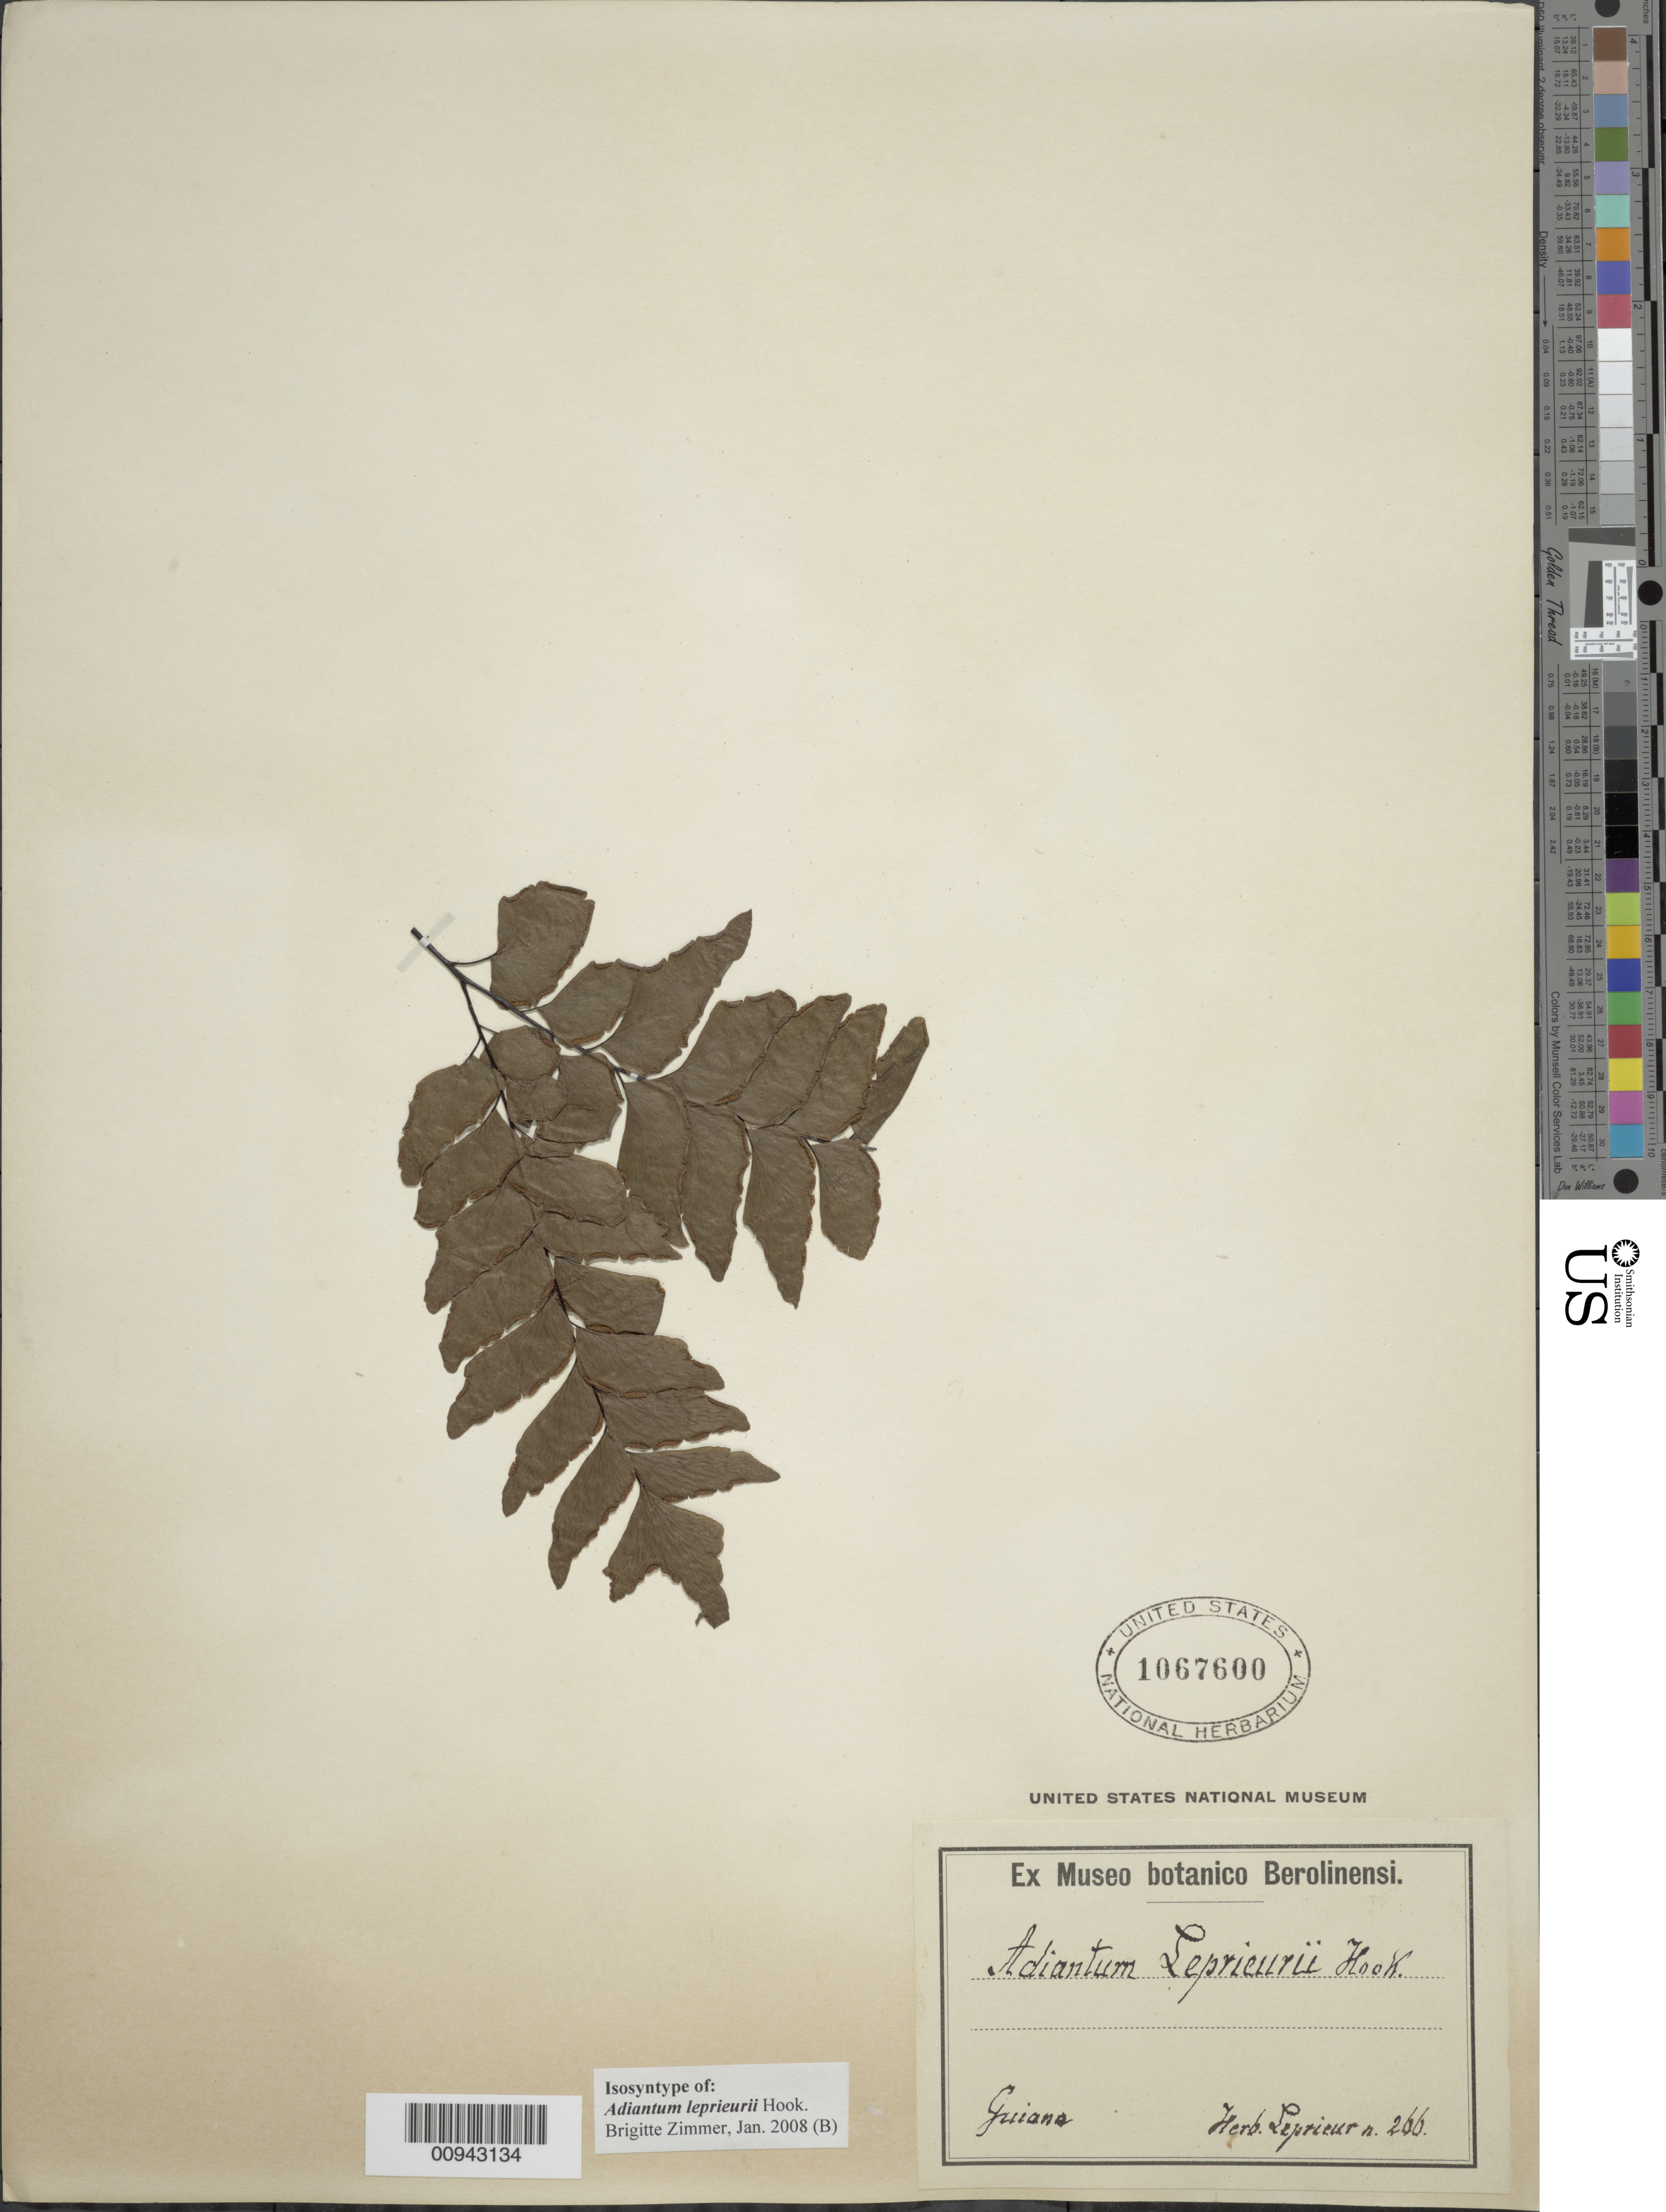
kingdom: Plantae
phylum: Tracheophyta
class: Polypodiopsida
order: Polypodiales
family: Pteridaceae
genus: Adiantum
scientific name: Adiantum leprieurii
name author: Hook.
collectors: ex herb. Leprieur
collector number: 266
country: French Guiana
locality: Guiana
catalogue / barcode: US 1067600